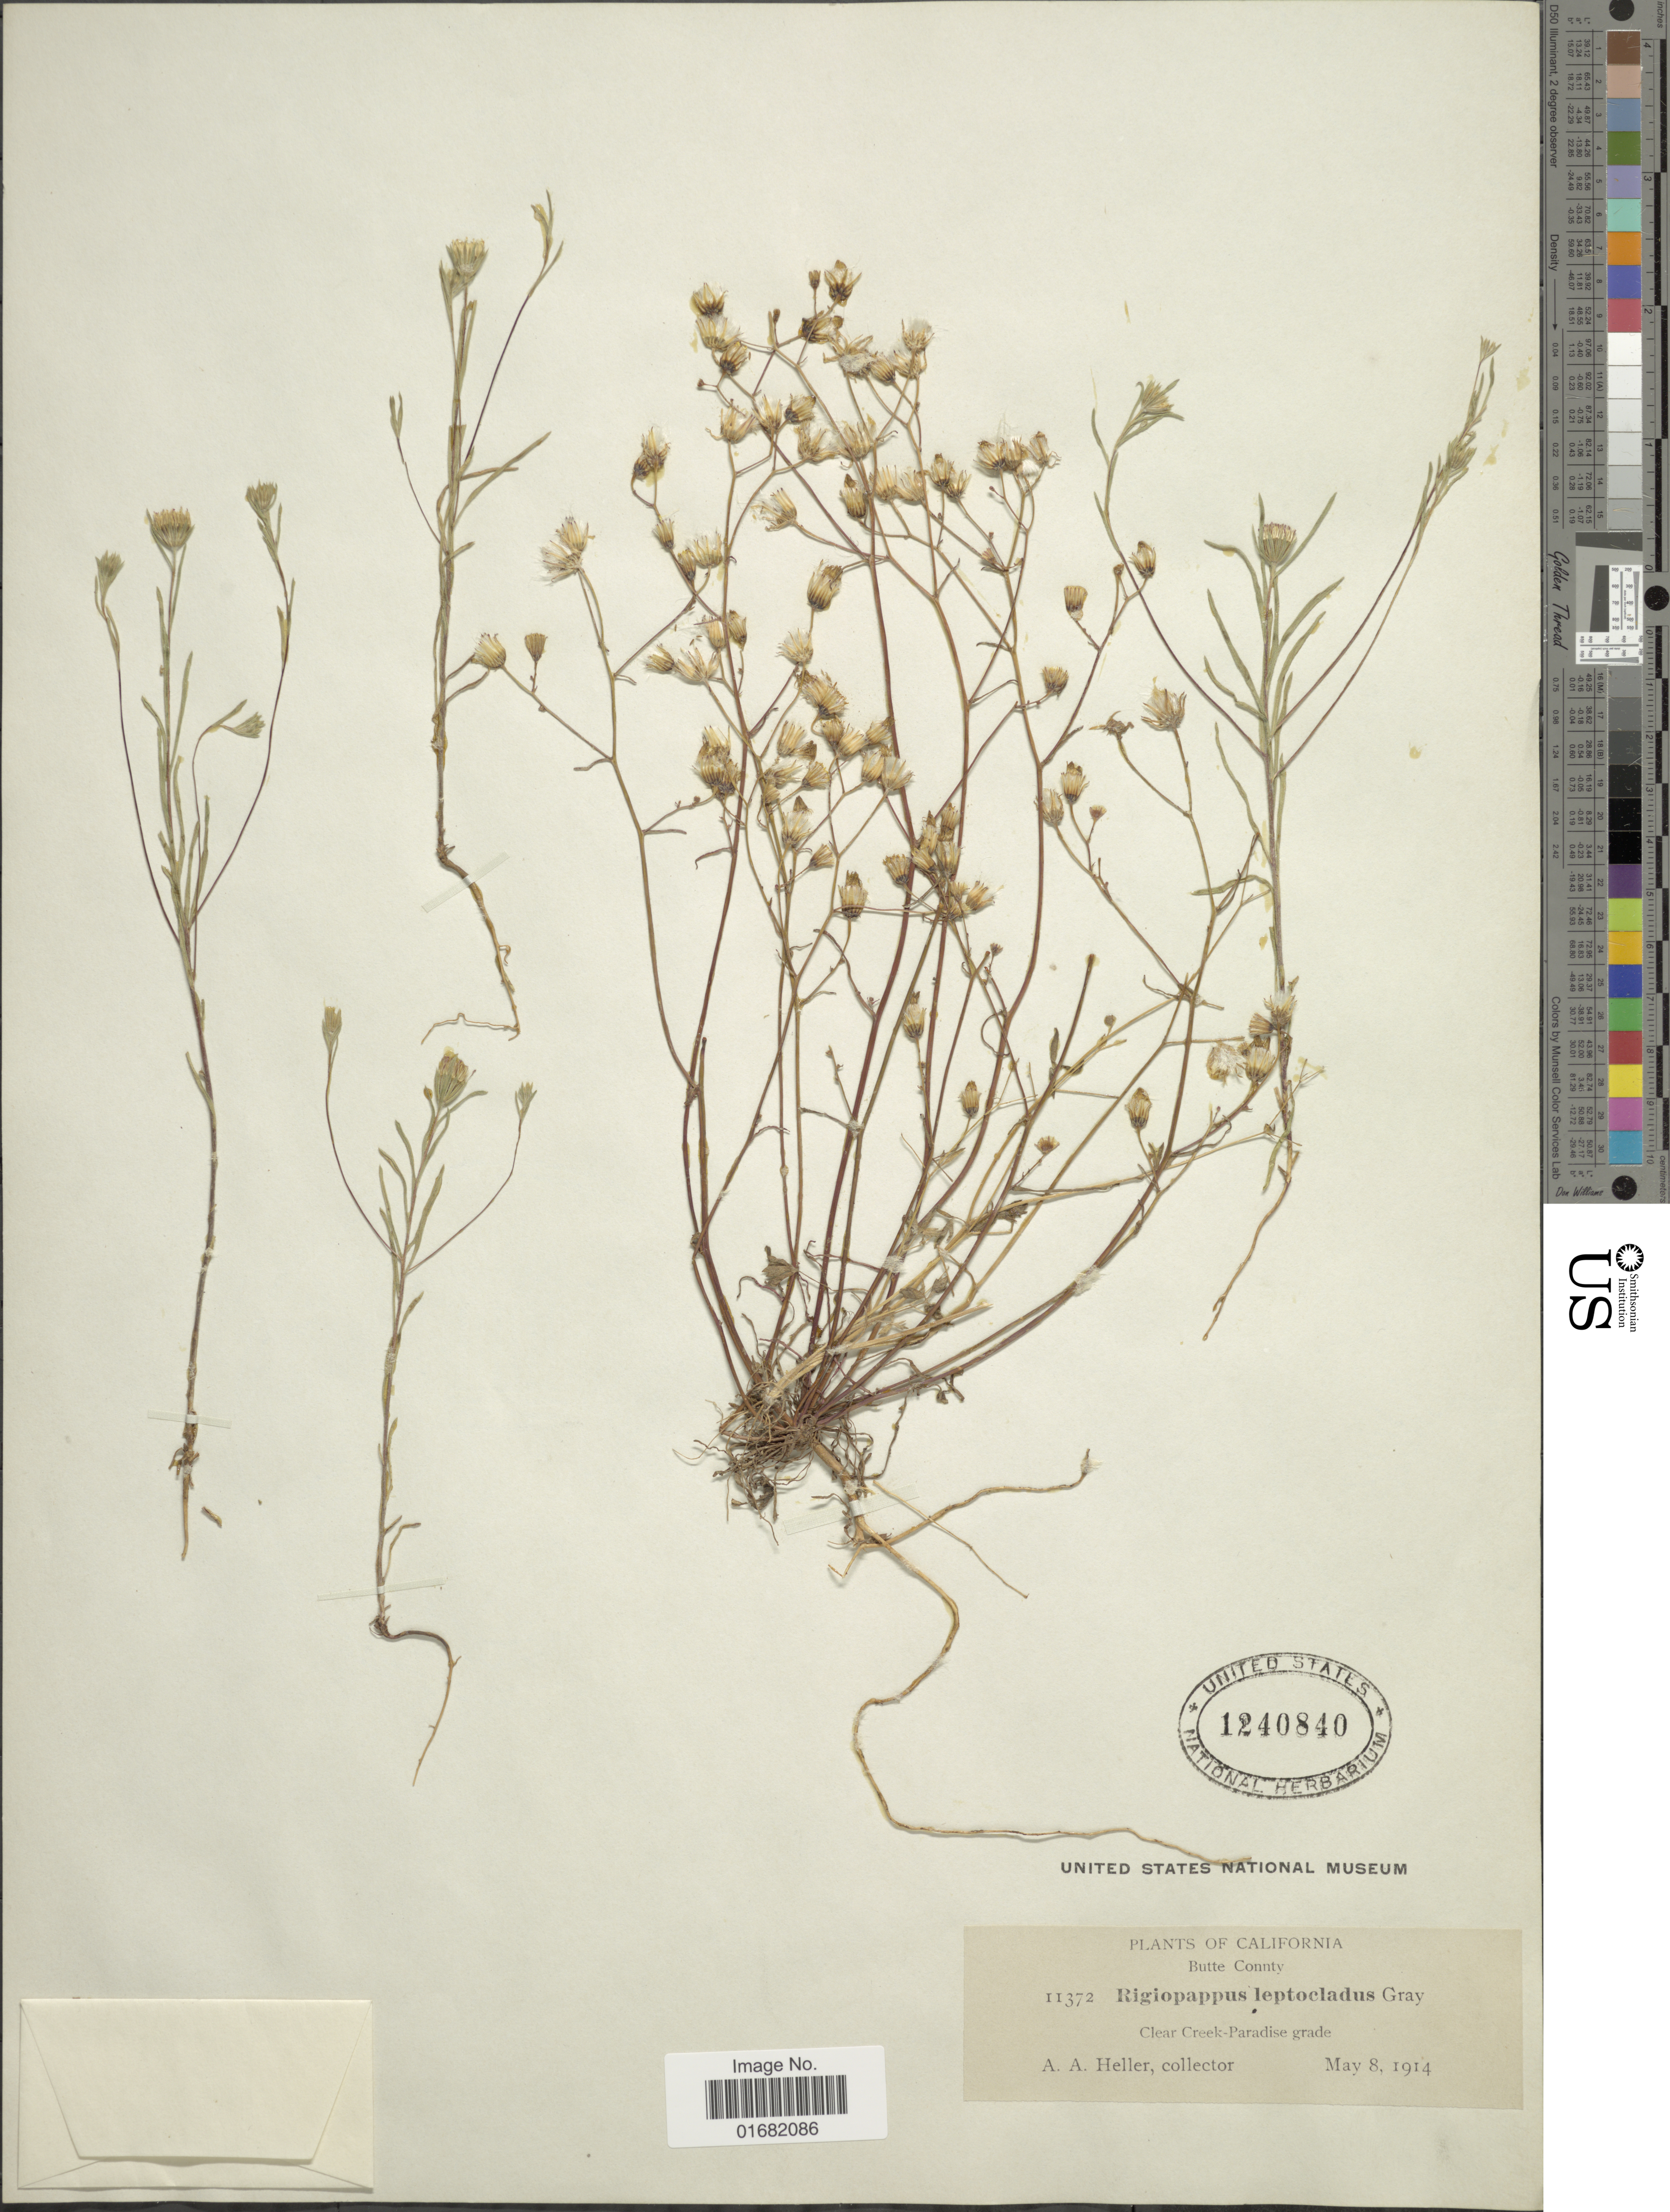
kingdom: Plantae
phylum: Tracheophyta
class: Magnoliopsida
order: Asterales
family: Asteraceae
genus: Rigiopappus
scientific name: Rigiopappus leptocladus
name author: A. Gray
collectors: A. A. Heller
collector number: II372*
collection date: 1914-05-08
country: United States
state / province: California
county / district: Butte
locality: Butte County. Clear Creek-Paradise grade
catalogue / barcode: US 1240840